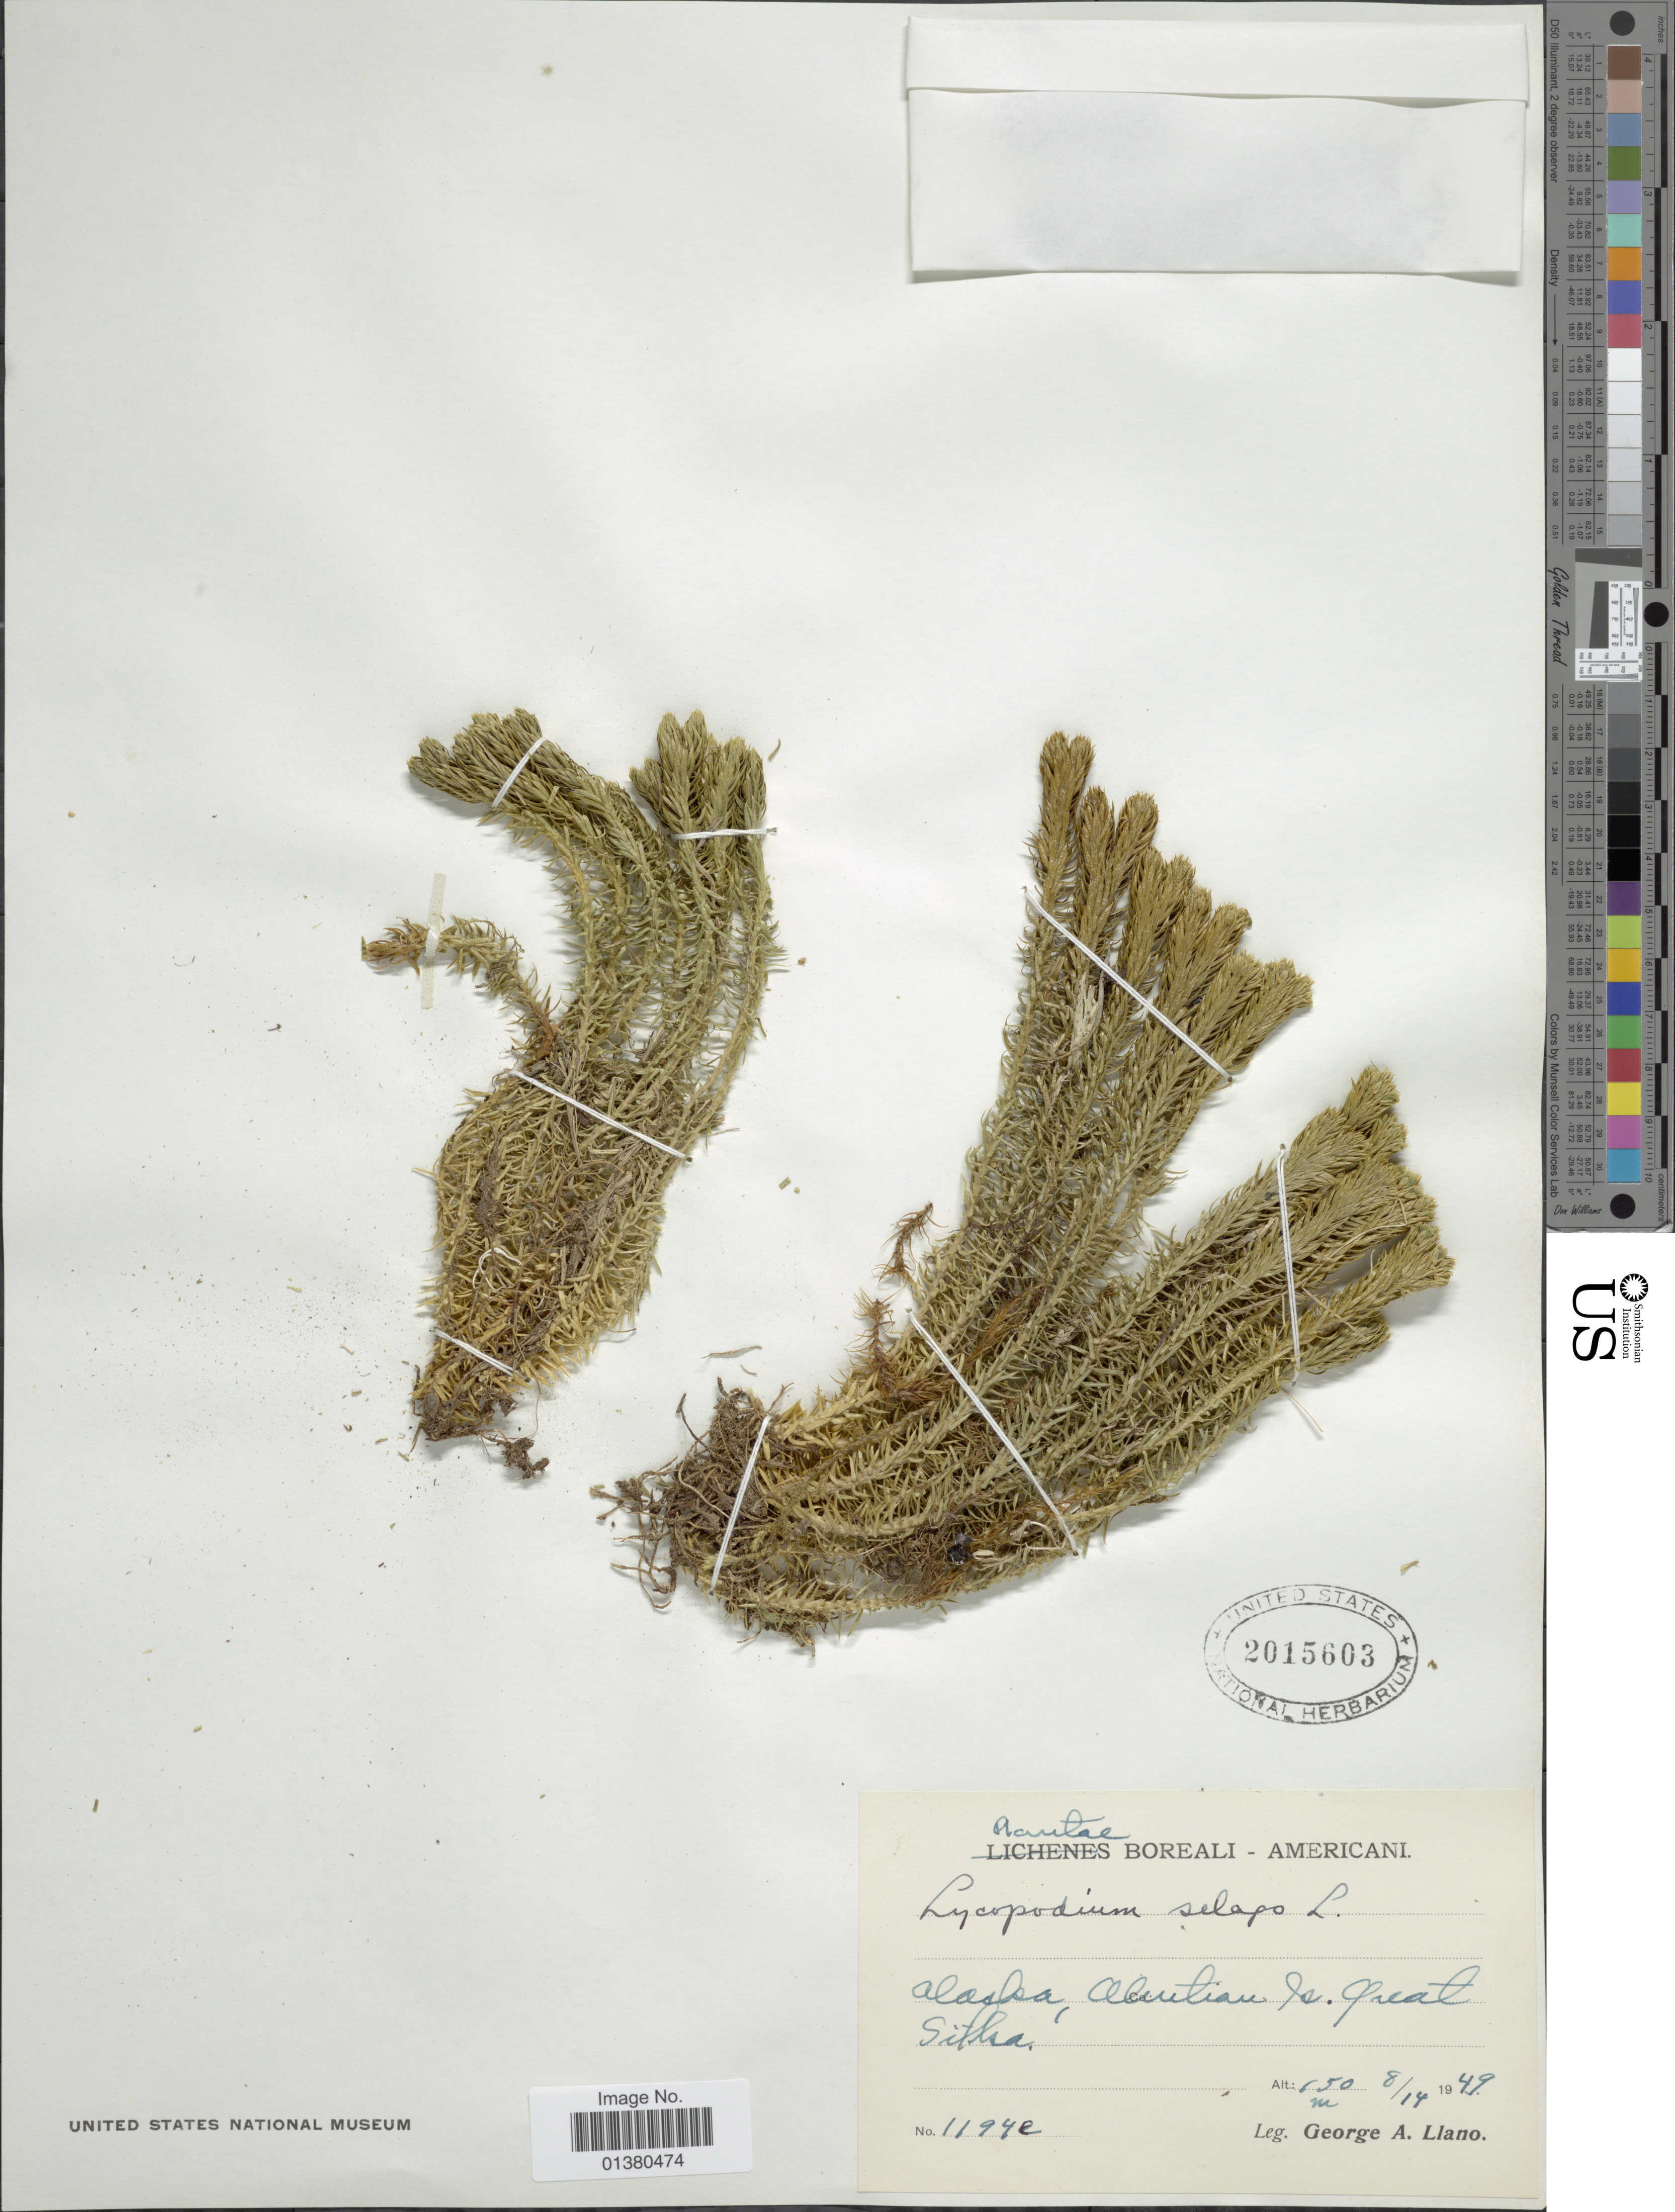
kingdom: Plantae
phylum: Tracheophyta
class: Lycopodiopsida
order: Lycopodiales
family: Lycopodiaceae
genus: Huperzia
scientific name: Huperzia selago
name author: (L.) Bernh. ex Schrank & Mart.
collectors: G. Llano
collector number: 1194e*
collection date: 1949-08-14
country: United States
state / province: Alaska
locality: Aleutian Is. Great Sitka.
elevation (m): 150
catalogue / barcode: US 2015603